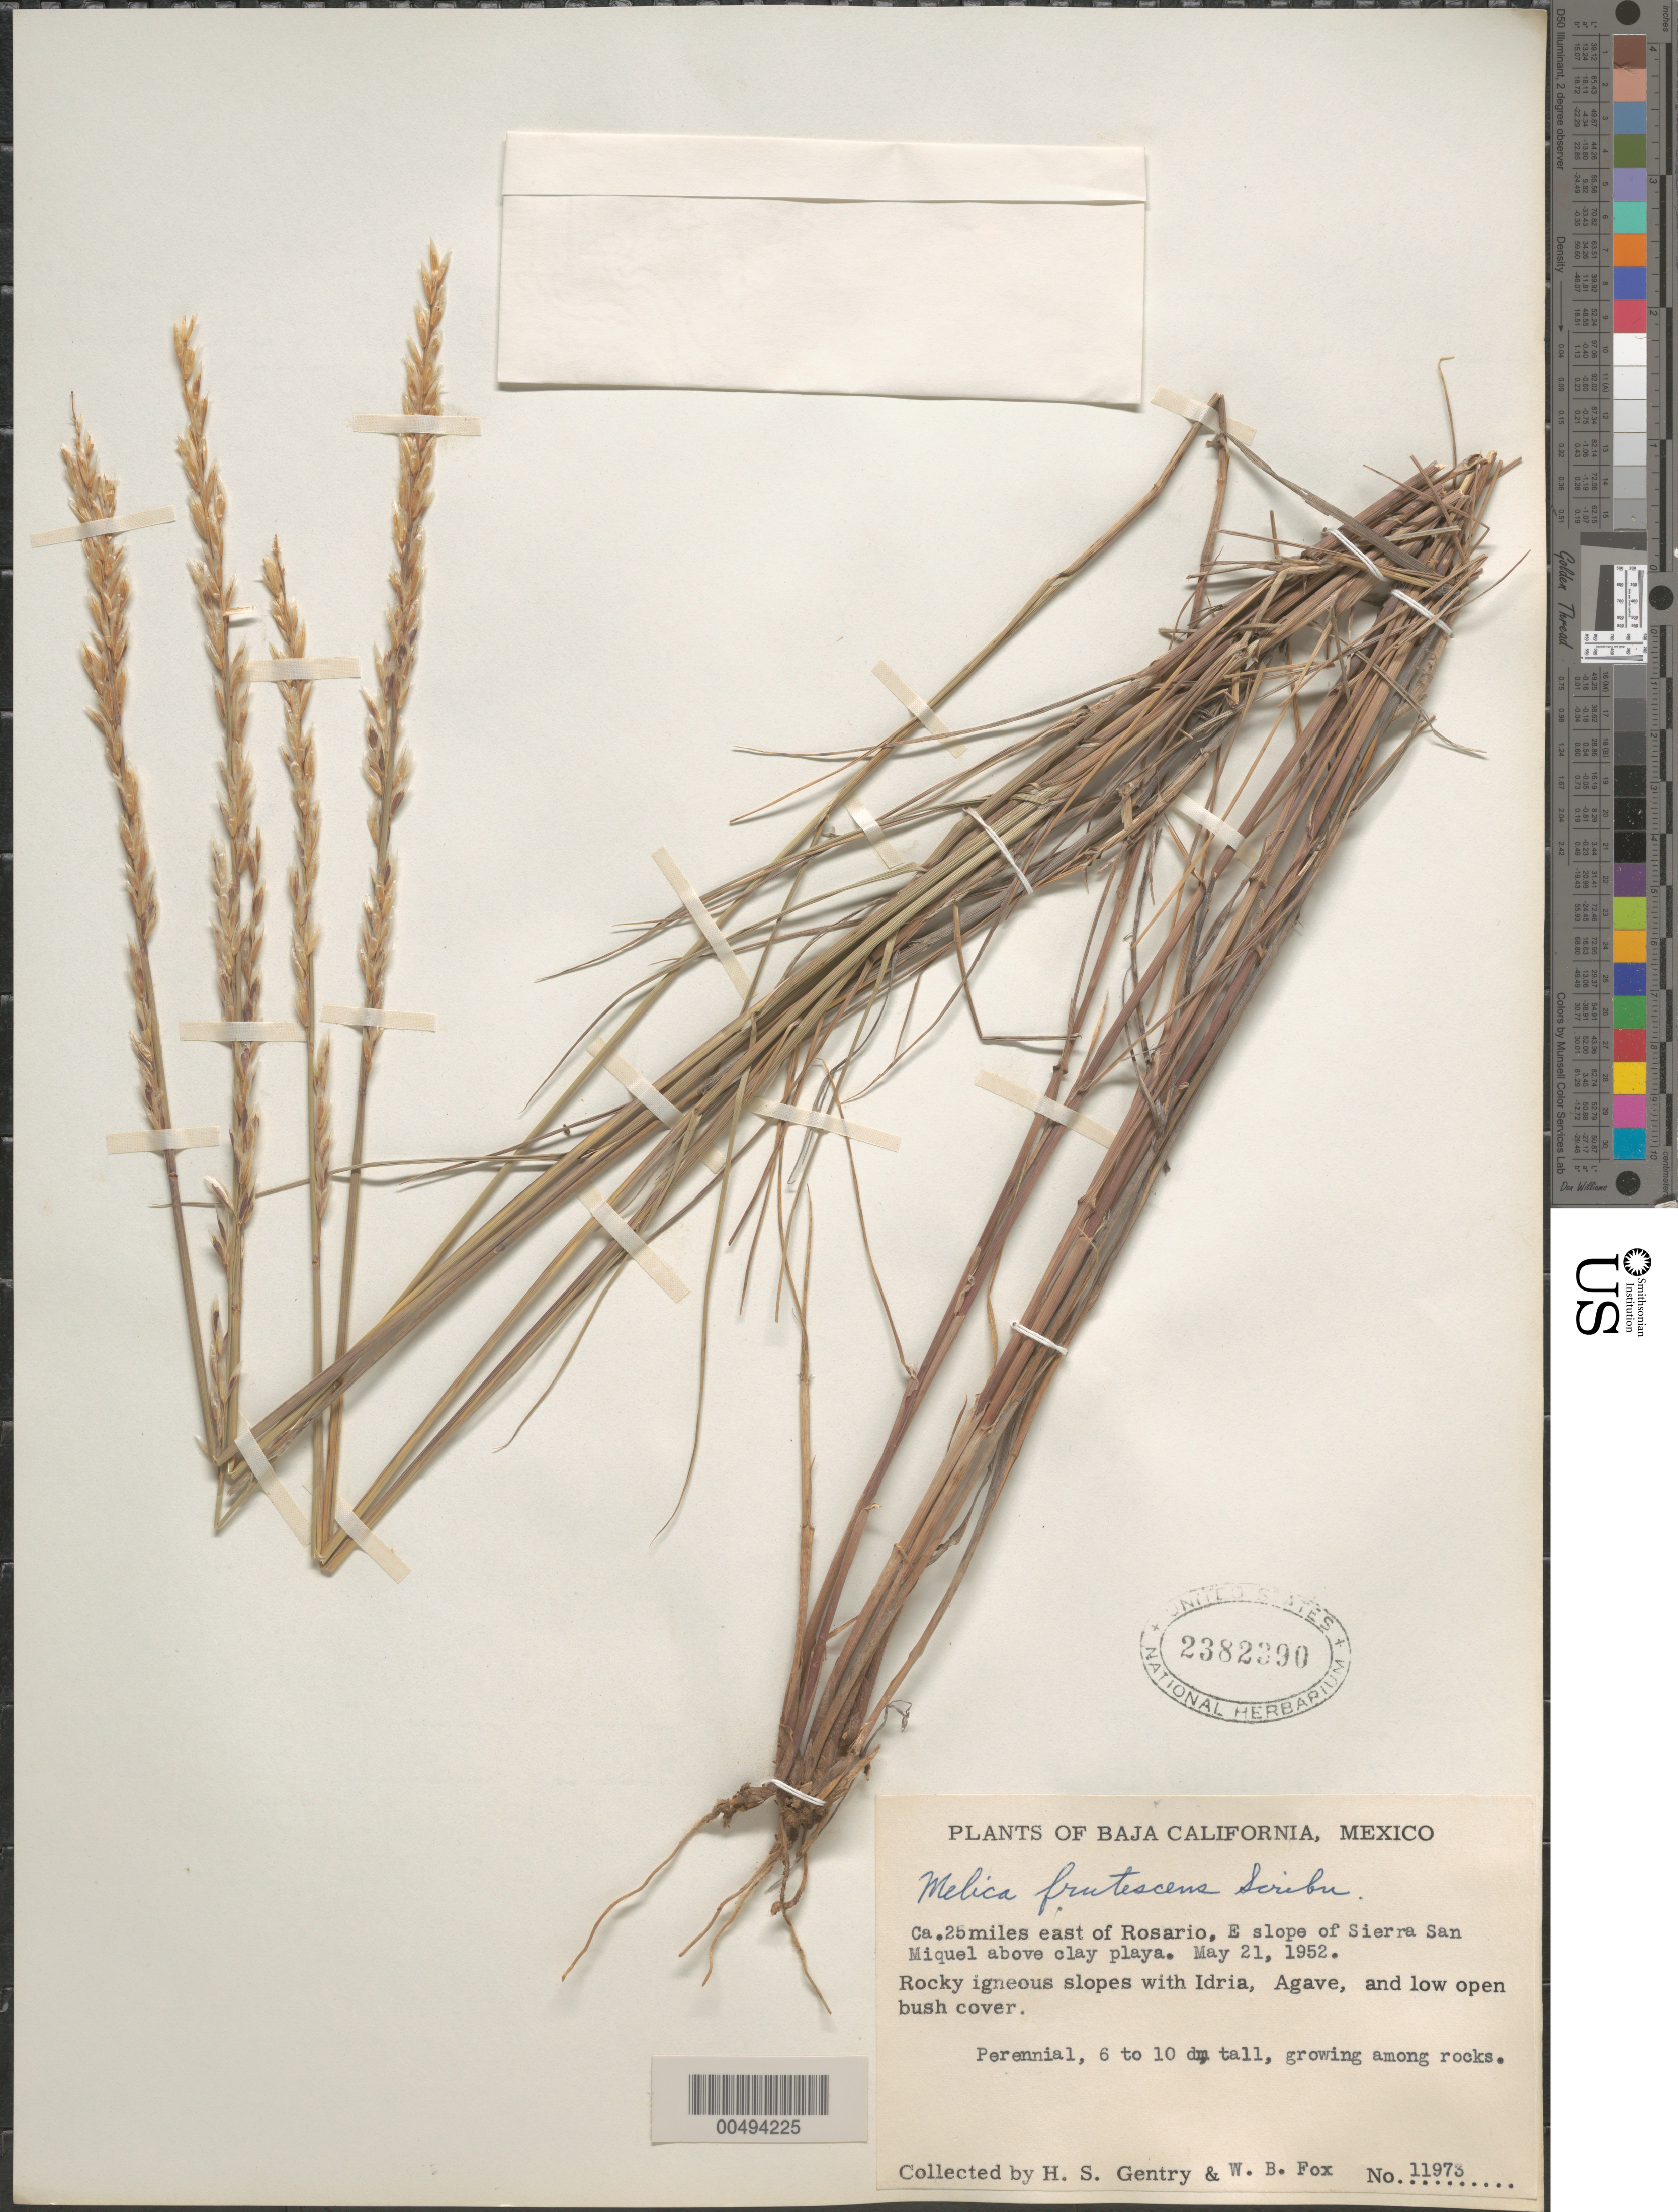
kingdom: Plantae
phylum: Tracheophyta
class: Liliopsida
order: Poales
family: Poaceae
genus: Melica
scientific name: Melica frutescens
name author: Scribn.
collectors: H. S. Gentry & W. B. Fox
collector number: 11973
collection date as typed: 21 May 1952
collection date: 1952-05-21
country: Mexico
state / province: Baja California Norte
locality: Ca 25 mi E of Rosario, E slope of Sierra San Miquel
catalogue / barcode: US 2382390